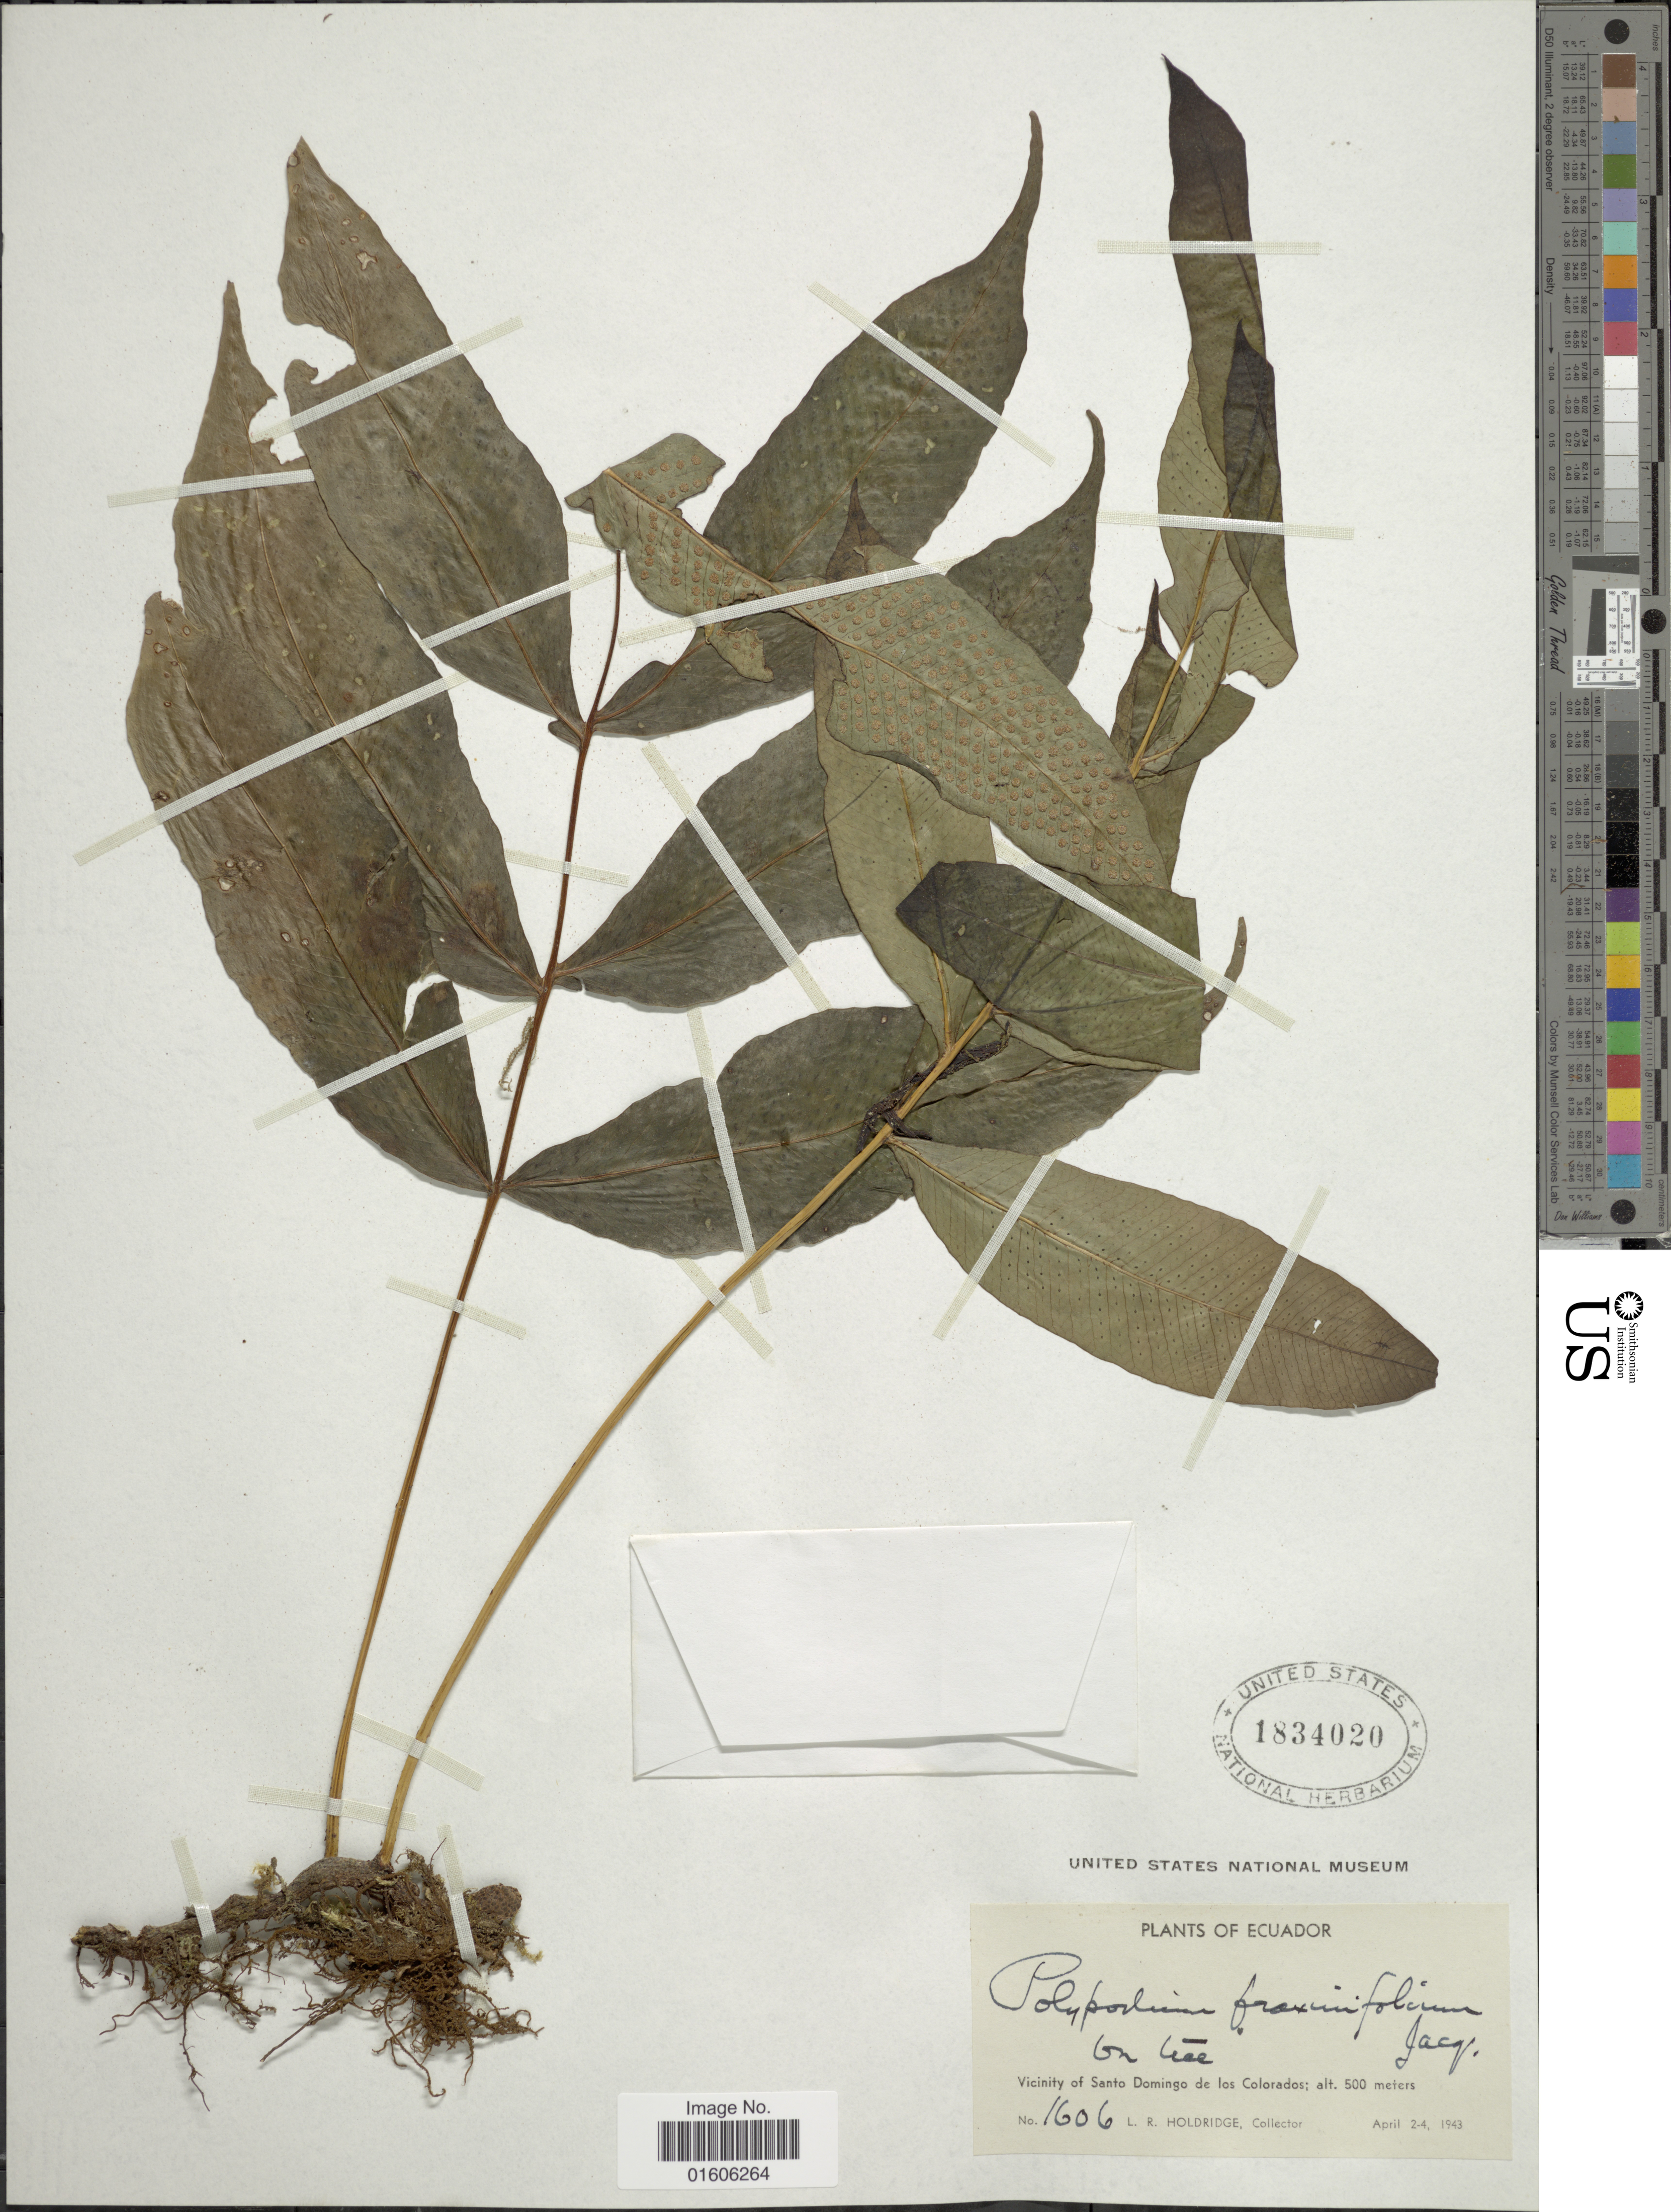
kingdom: Plantae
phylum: Tracheophyta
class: Polypodiopsida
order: Polypodiales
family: Polypodiaceae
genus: Serpocaulon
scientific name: Serpocaulon fraxinifolium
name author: (Jacq.) A.R. Sm.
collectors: L. Holdridge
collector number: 1606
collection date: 1943-04-02/1943-04-04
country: Ecuador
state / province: Tsáchilas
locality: Vicinity of Santo Domingo de los Colorados.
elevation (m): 500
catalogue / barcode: US 1834020